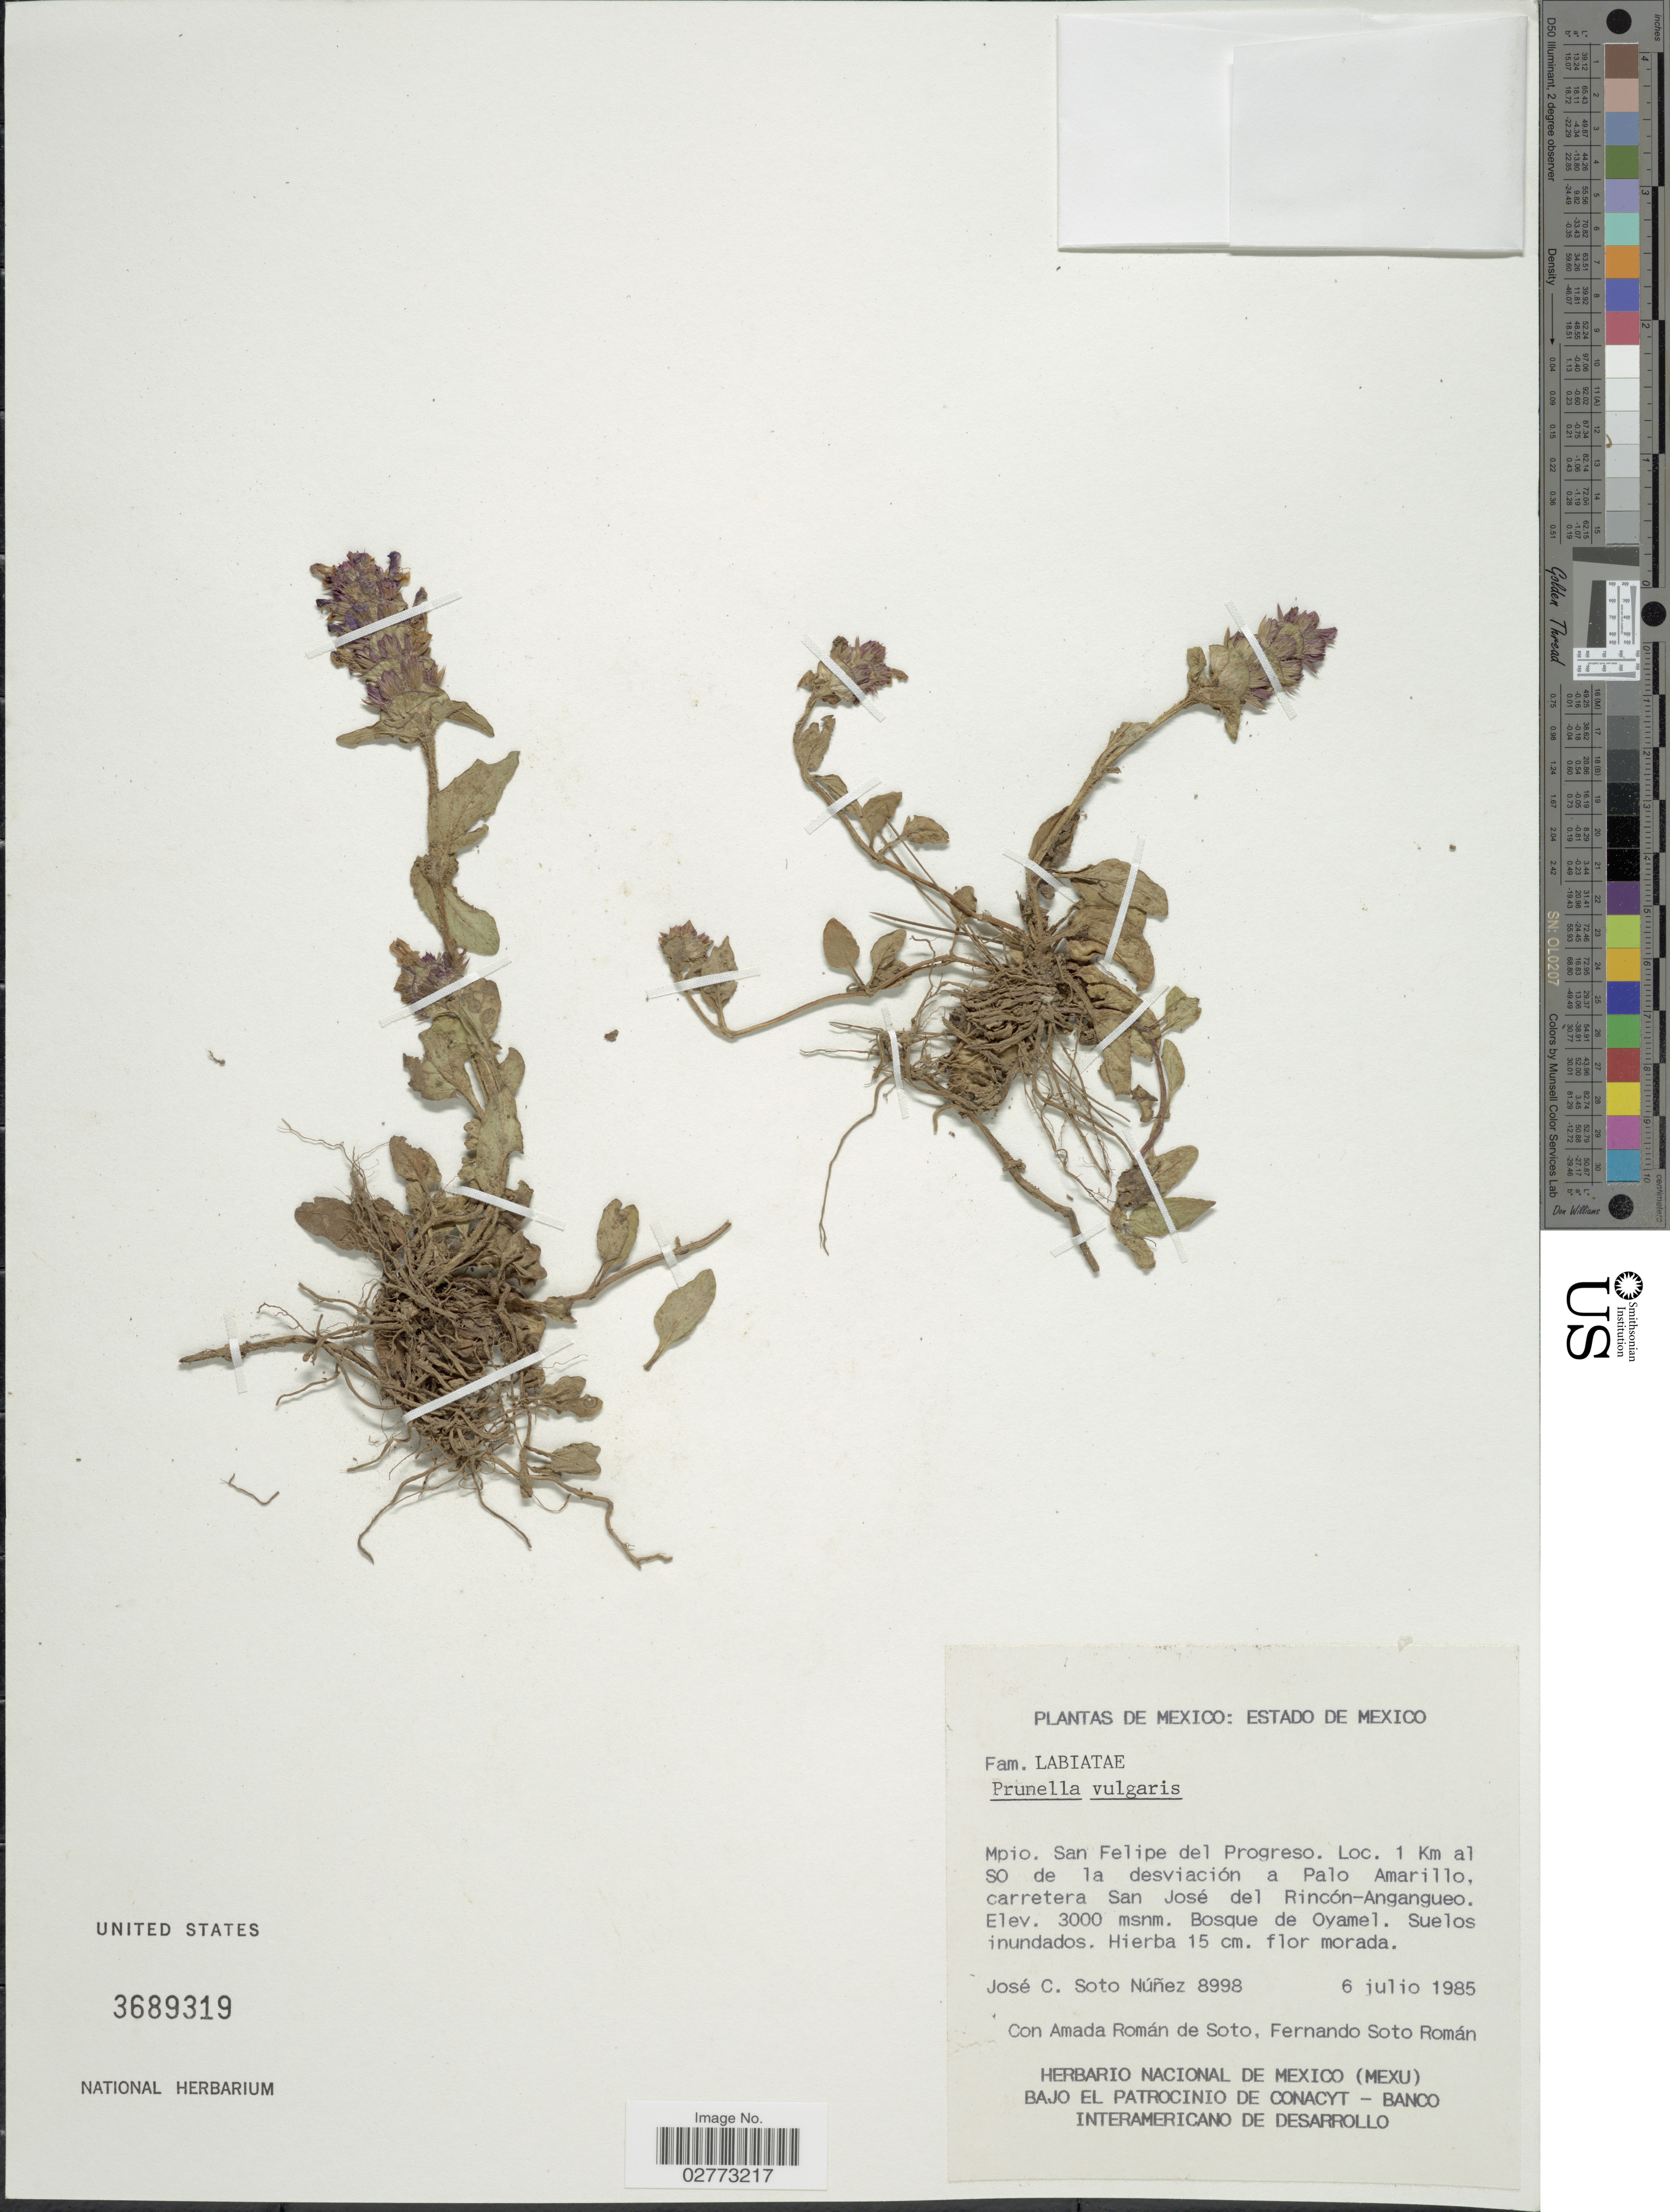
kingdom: Plantae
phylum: Tracheophyta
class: Magnoliopsida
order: Lamiales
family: Lamiaceae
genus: Prunella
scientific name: Prunella vulgaris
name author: L.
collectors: J. Soto, Roman de Soto, A. & F. Soto R.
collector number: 8998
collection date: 1985-07-06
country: Mexico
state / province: México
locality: Mpio. San Felipe del Progresso, Loc. 1 km al SO de la desviación a Palo Amarillo, carretera San José del Rincón-Angangueo.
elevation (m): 3000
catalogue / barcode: US 3689319